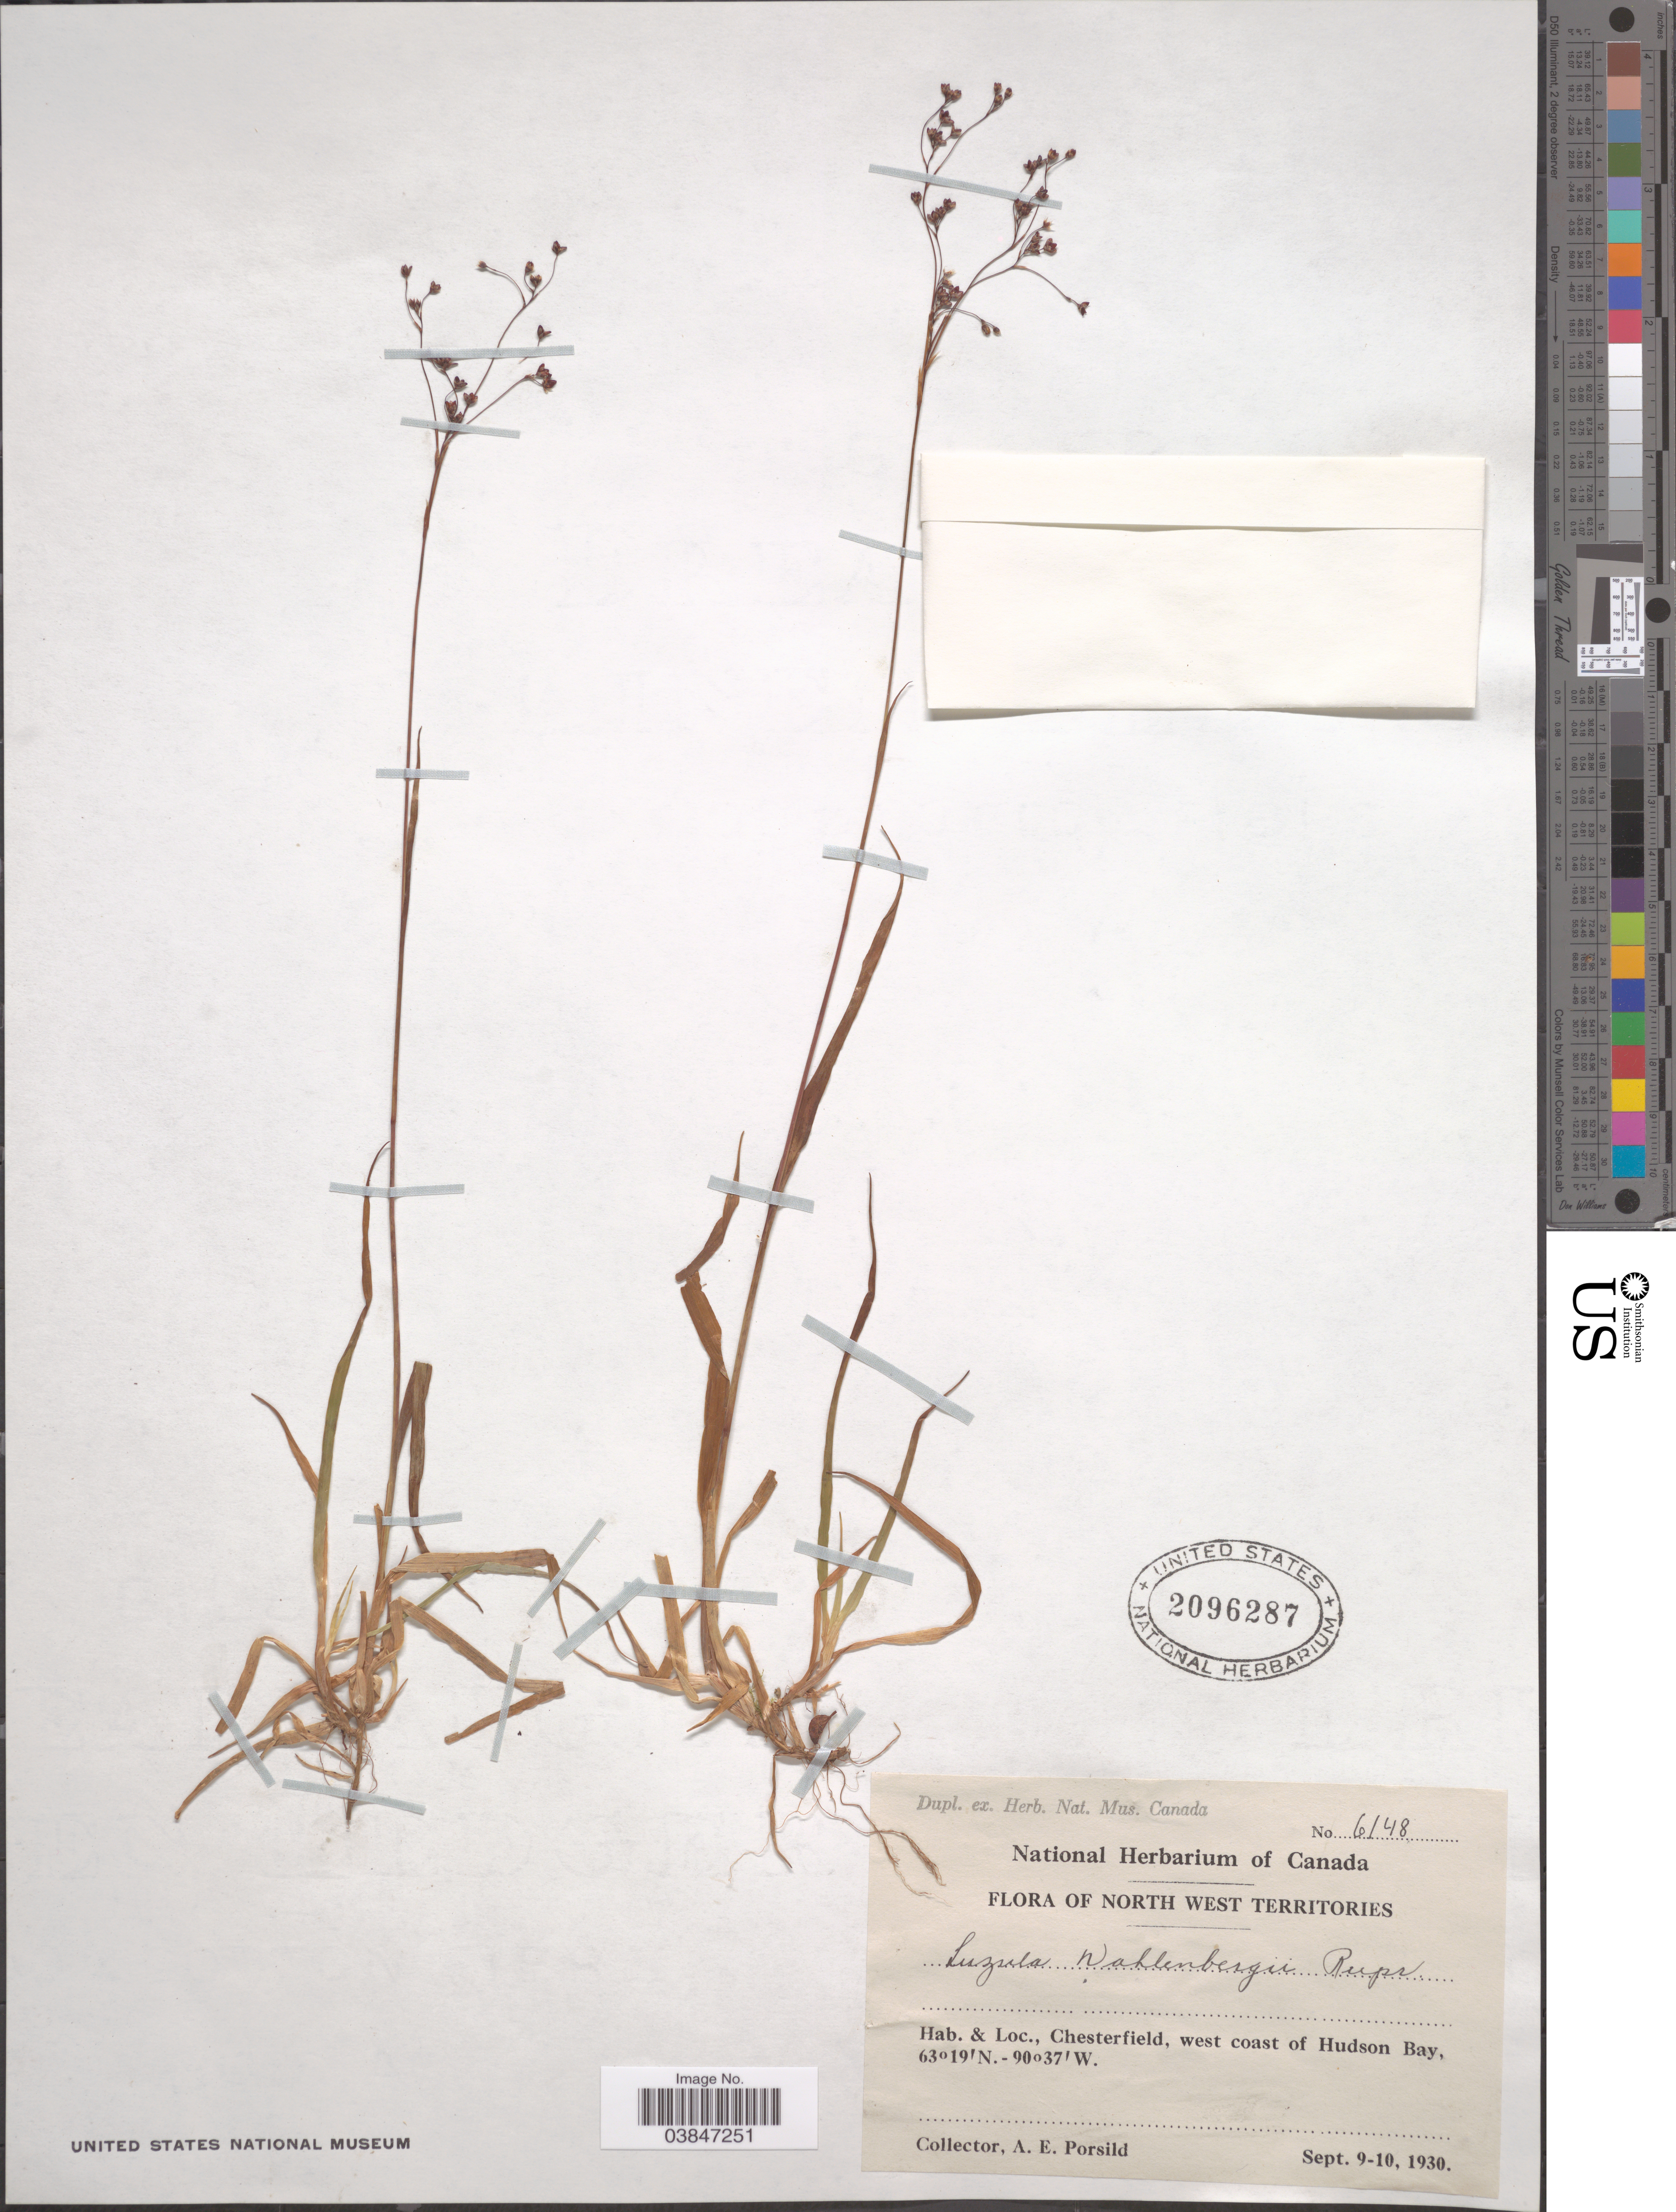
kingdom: Plantae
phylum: Tracheophyta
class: Liliopsida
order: Poales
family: Juncaceae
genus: Luzula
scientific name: Luzula wahlenbergii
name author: Rupr.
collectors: A. E. Porsild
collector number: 6148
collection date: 1930-09-09/1930-09-10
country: Canada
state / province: Northwest Territories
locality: Chesterfield, west coast of Hudson Bay.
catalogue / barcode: US 2096287